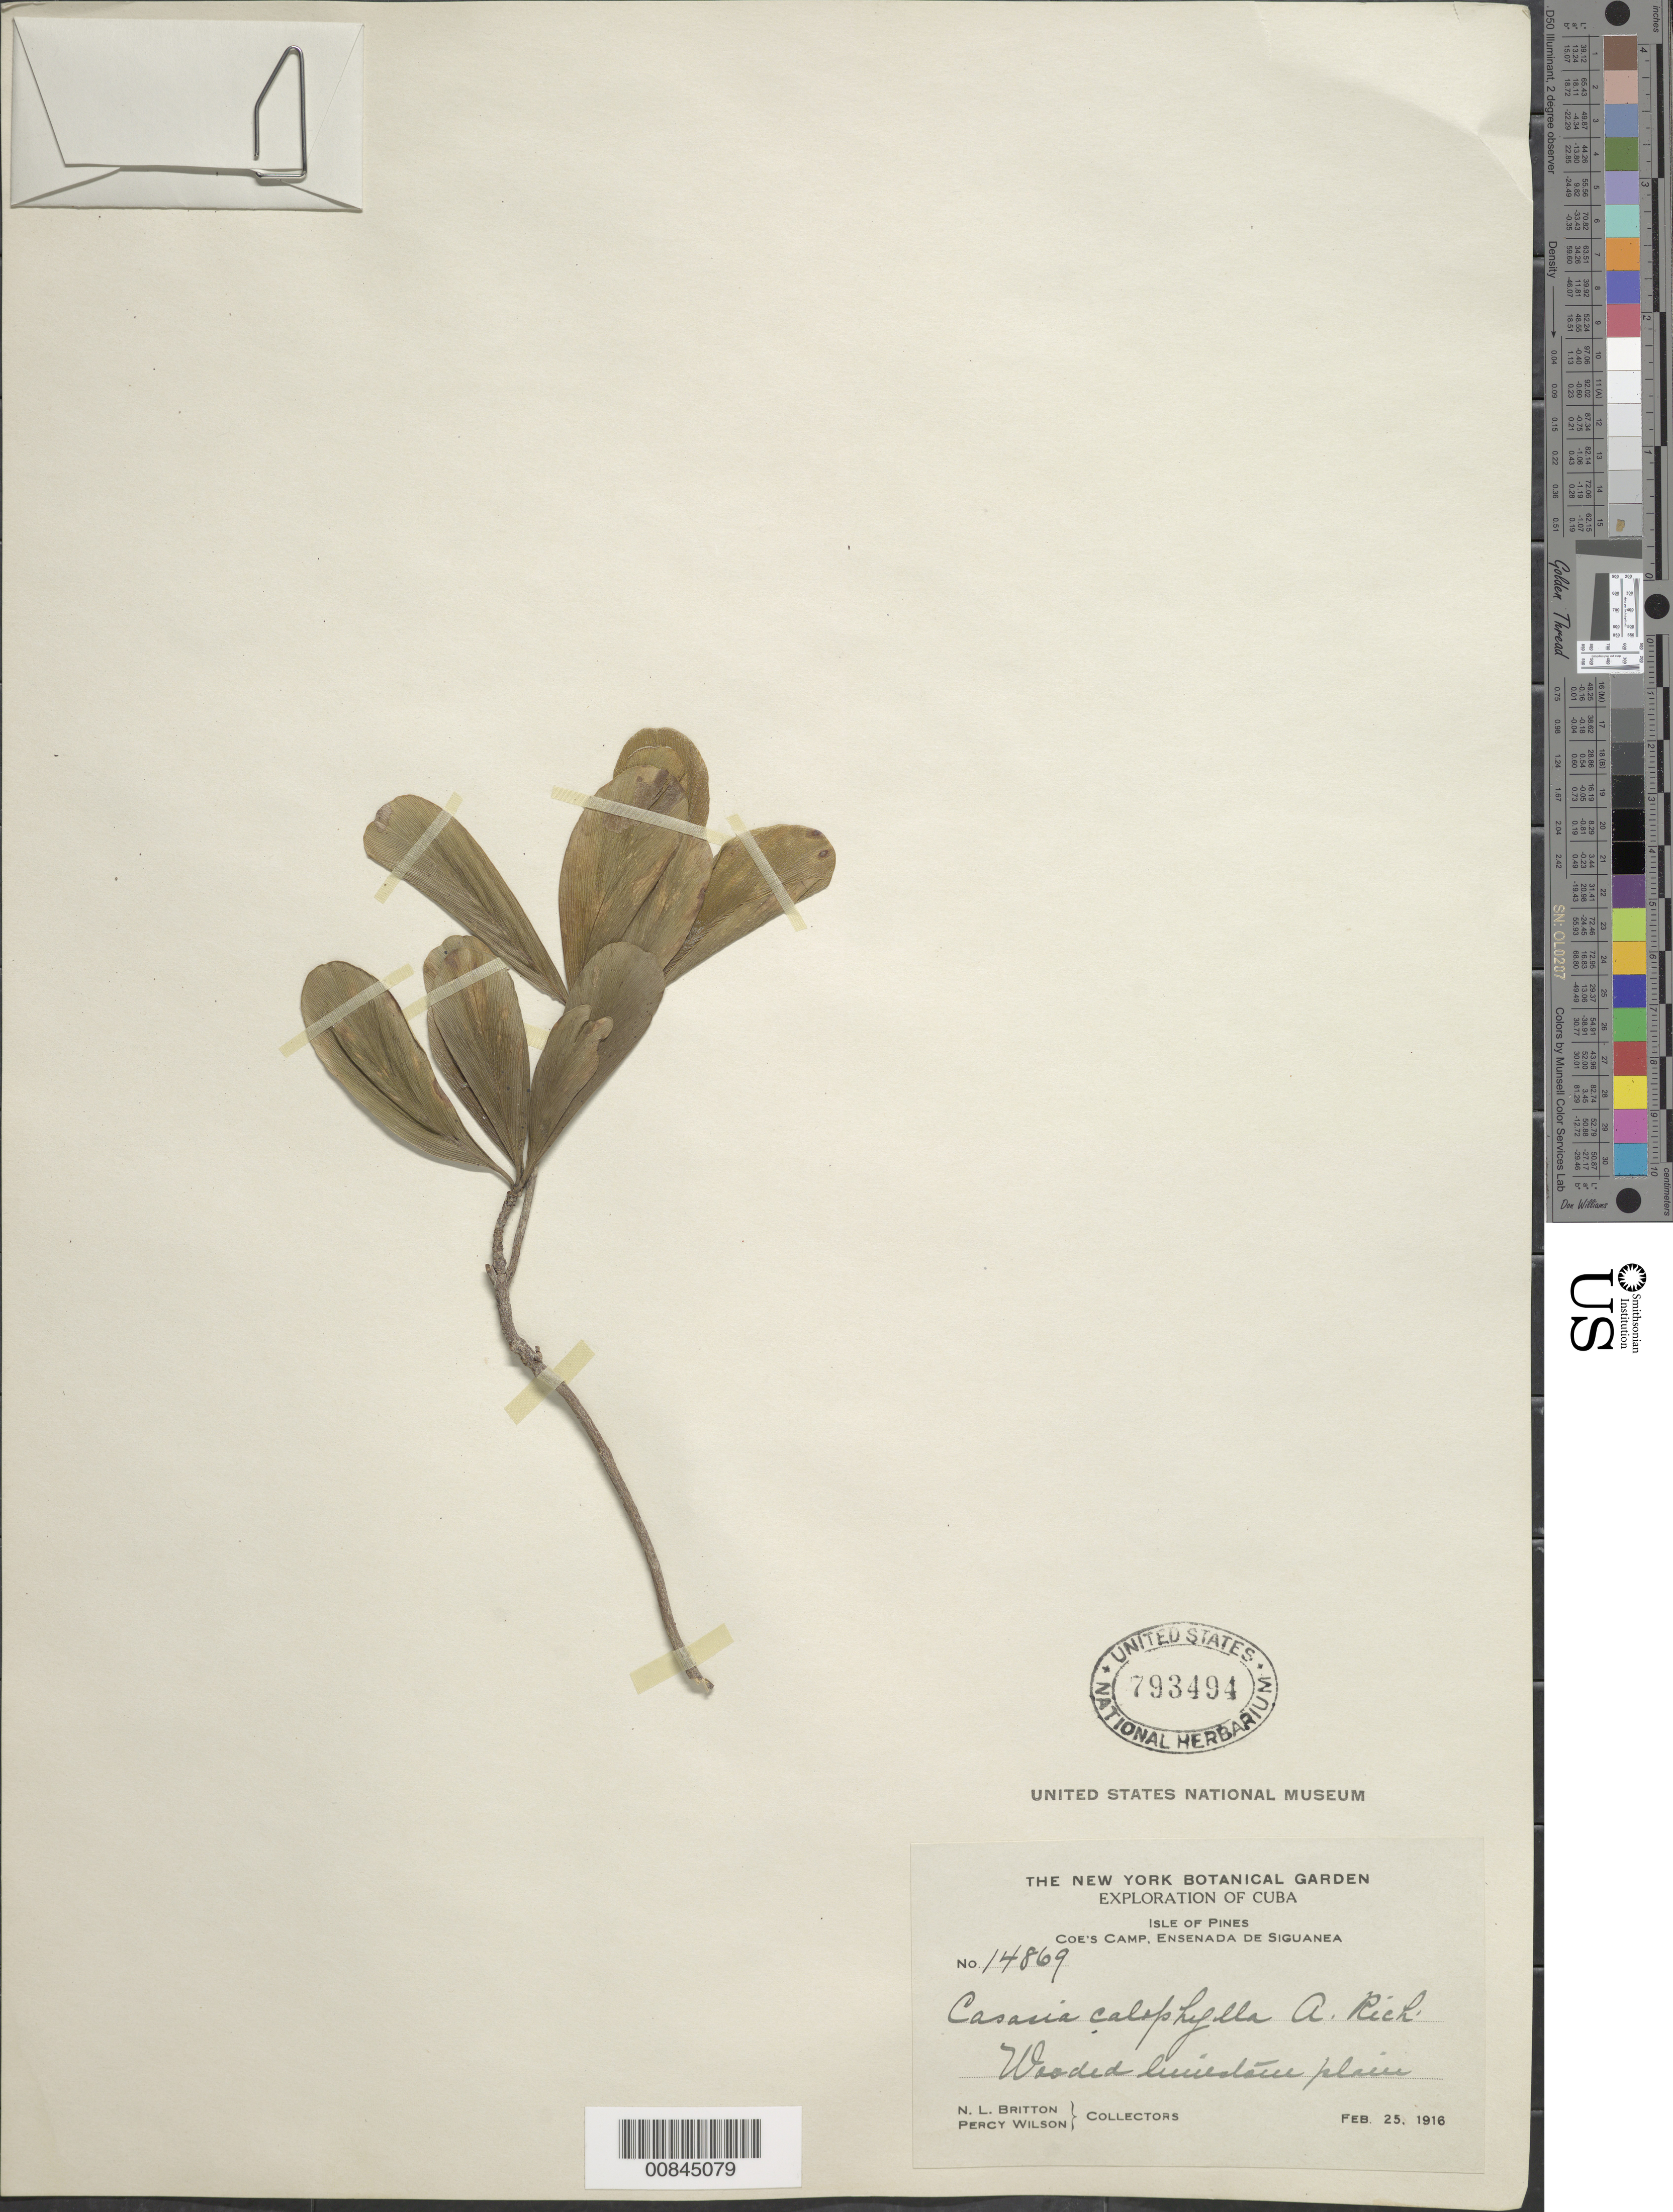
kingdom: Plantae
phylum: Tracheophyta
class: Magnoliopsida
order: Gentianales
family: Rubiaceae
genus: Casasia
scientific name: Casasia calophylla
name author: A. Rich.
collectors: N. Britton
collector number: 14869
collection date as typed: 25 Feb 1916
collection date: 1916-02-25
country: Cuba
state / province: Isla de La Juventud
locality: Coe's Camp, Ensenasa de Siguanea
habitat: Wooded limestone plain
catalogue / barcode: US 793494